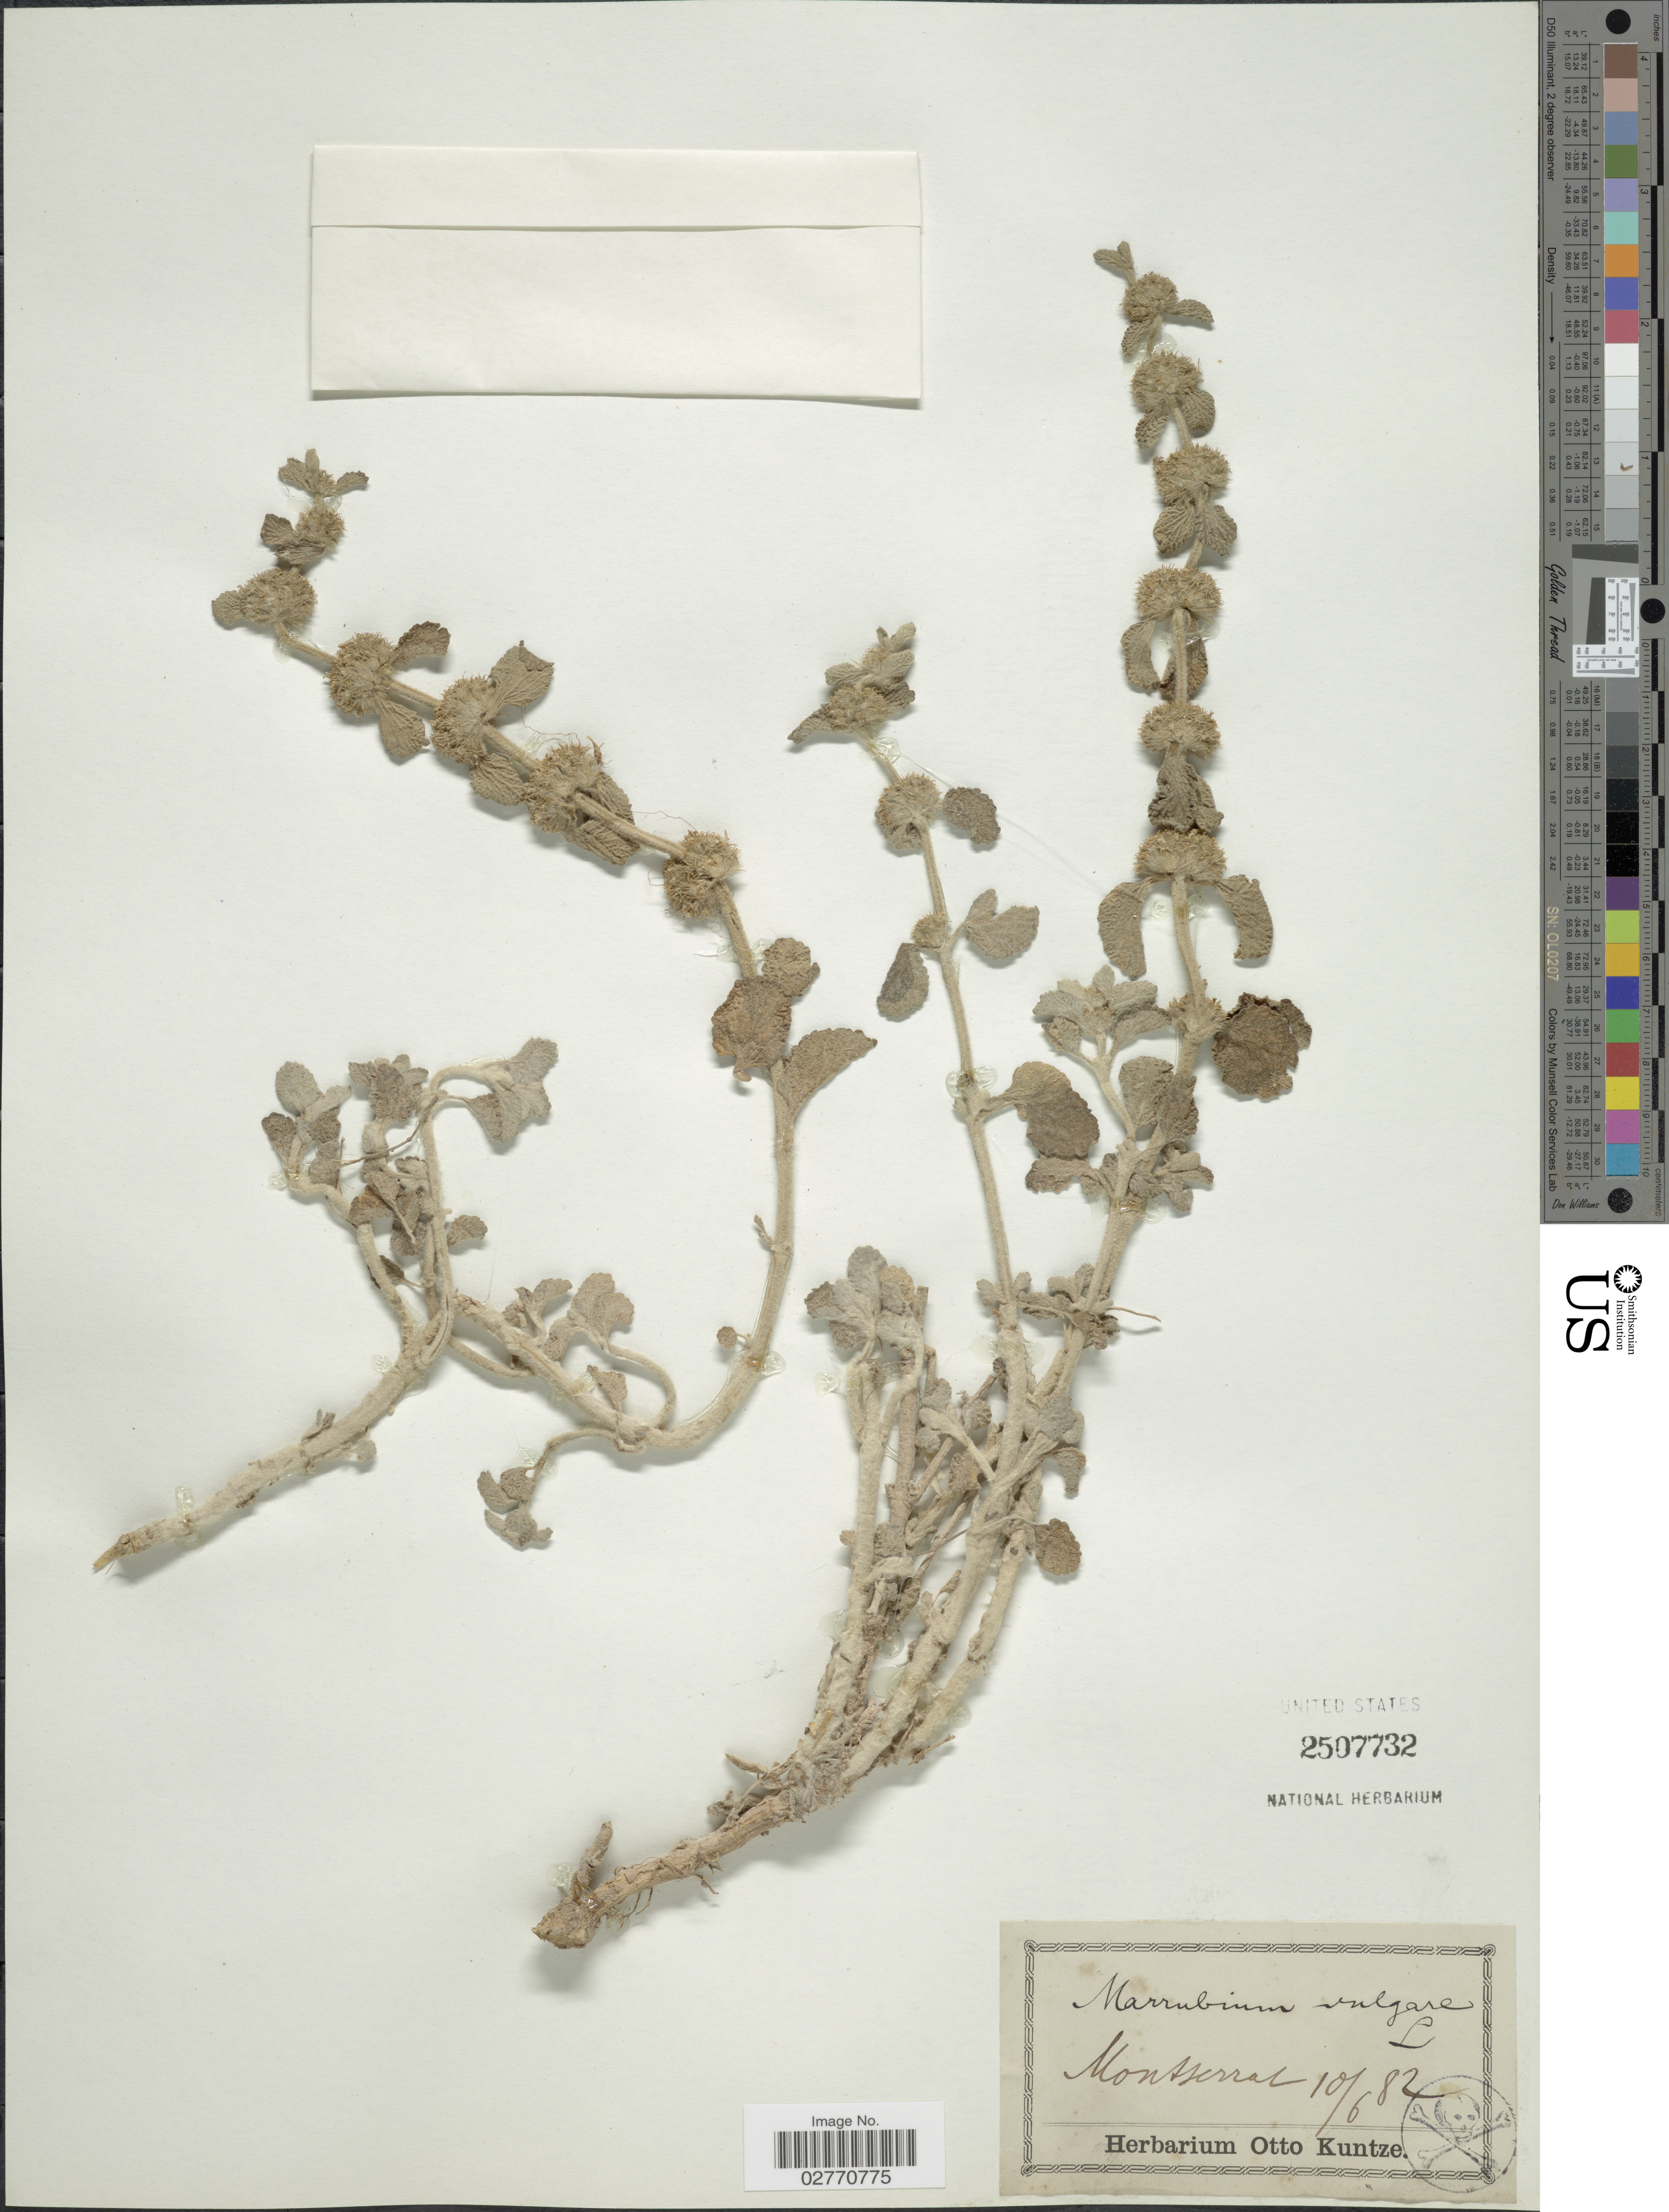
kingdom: Plantae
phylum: Tracheophyta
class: Magnoliopsida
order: Lamiales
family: Lamiaceae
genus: Marrubium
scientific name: Marrubium vulgare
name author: L.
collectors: ex herb. Otto Kuntze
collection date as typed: Transcribed d/m/y: 10/6/82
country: Montserrat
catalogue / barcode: US 2507732